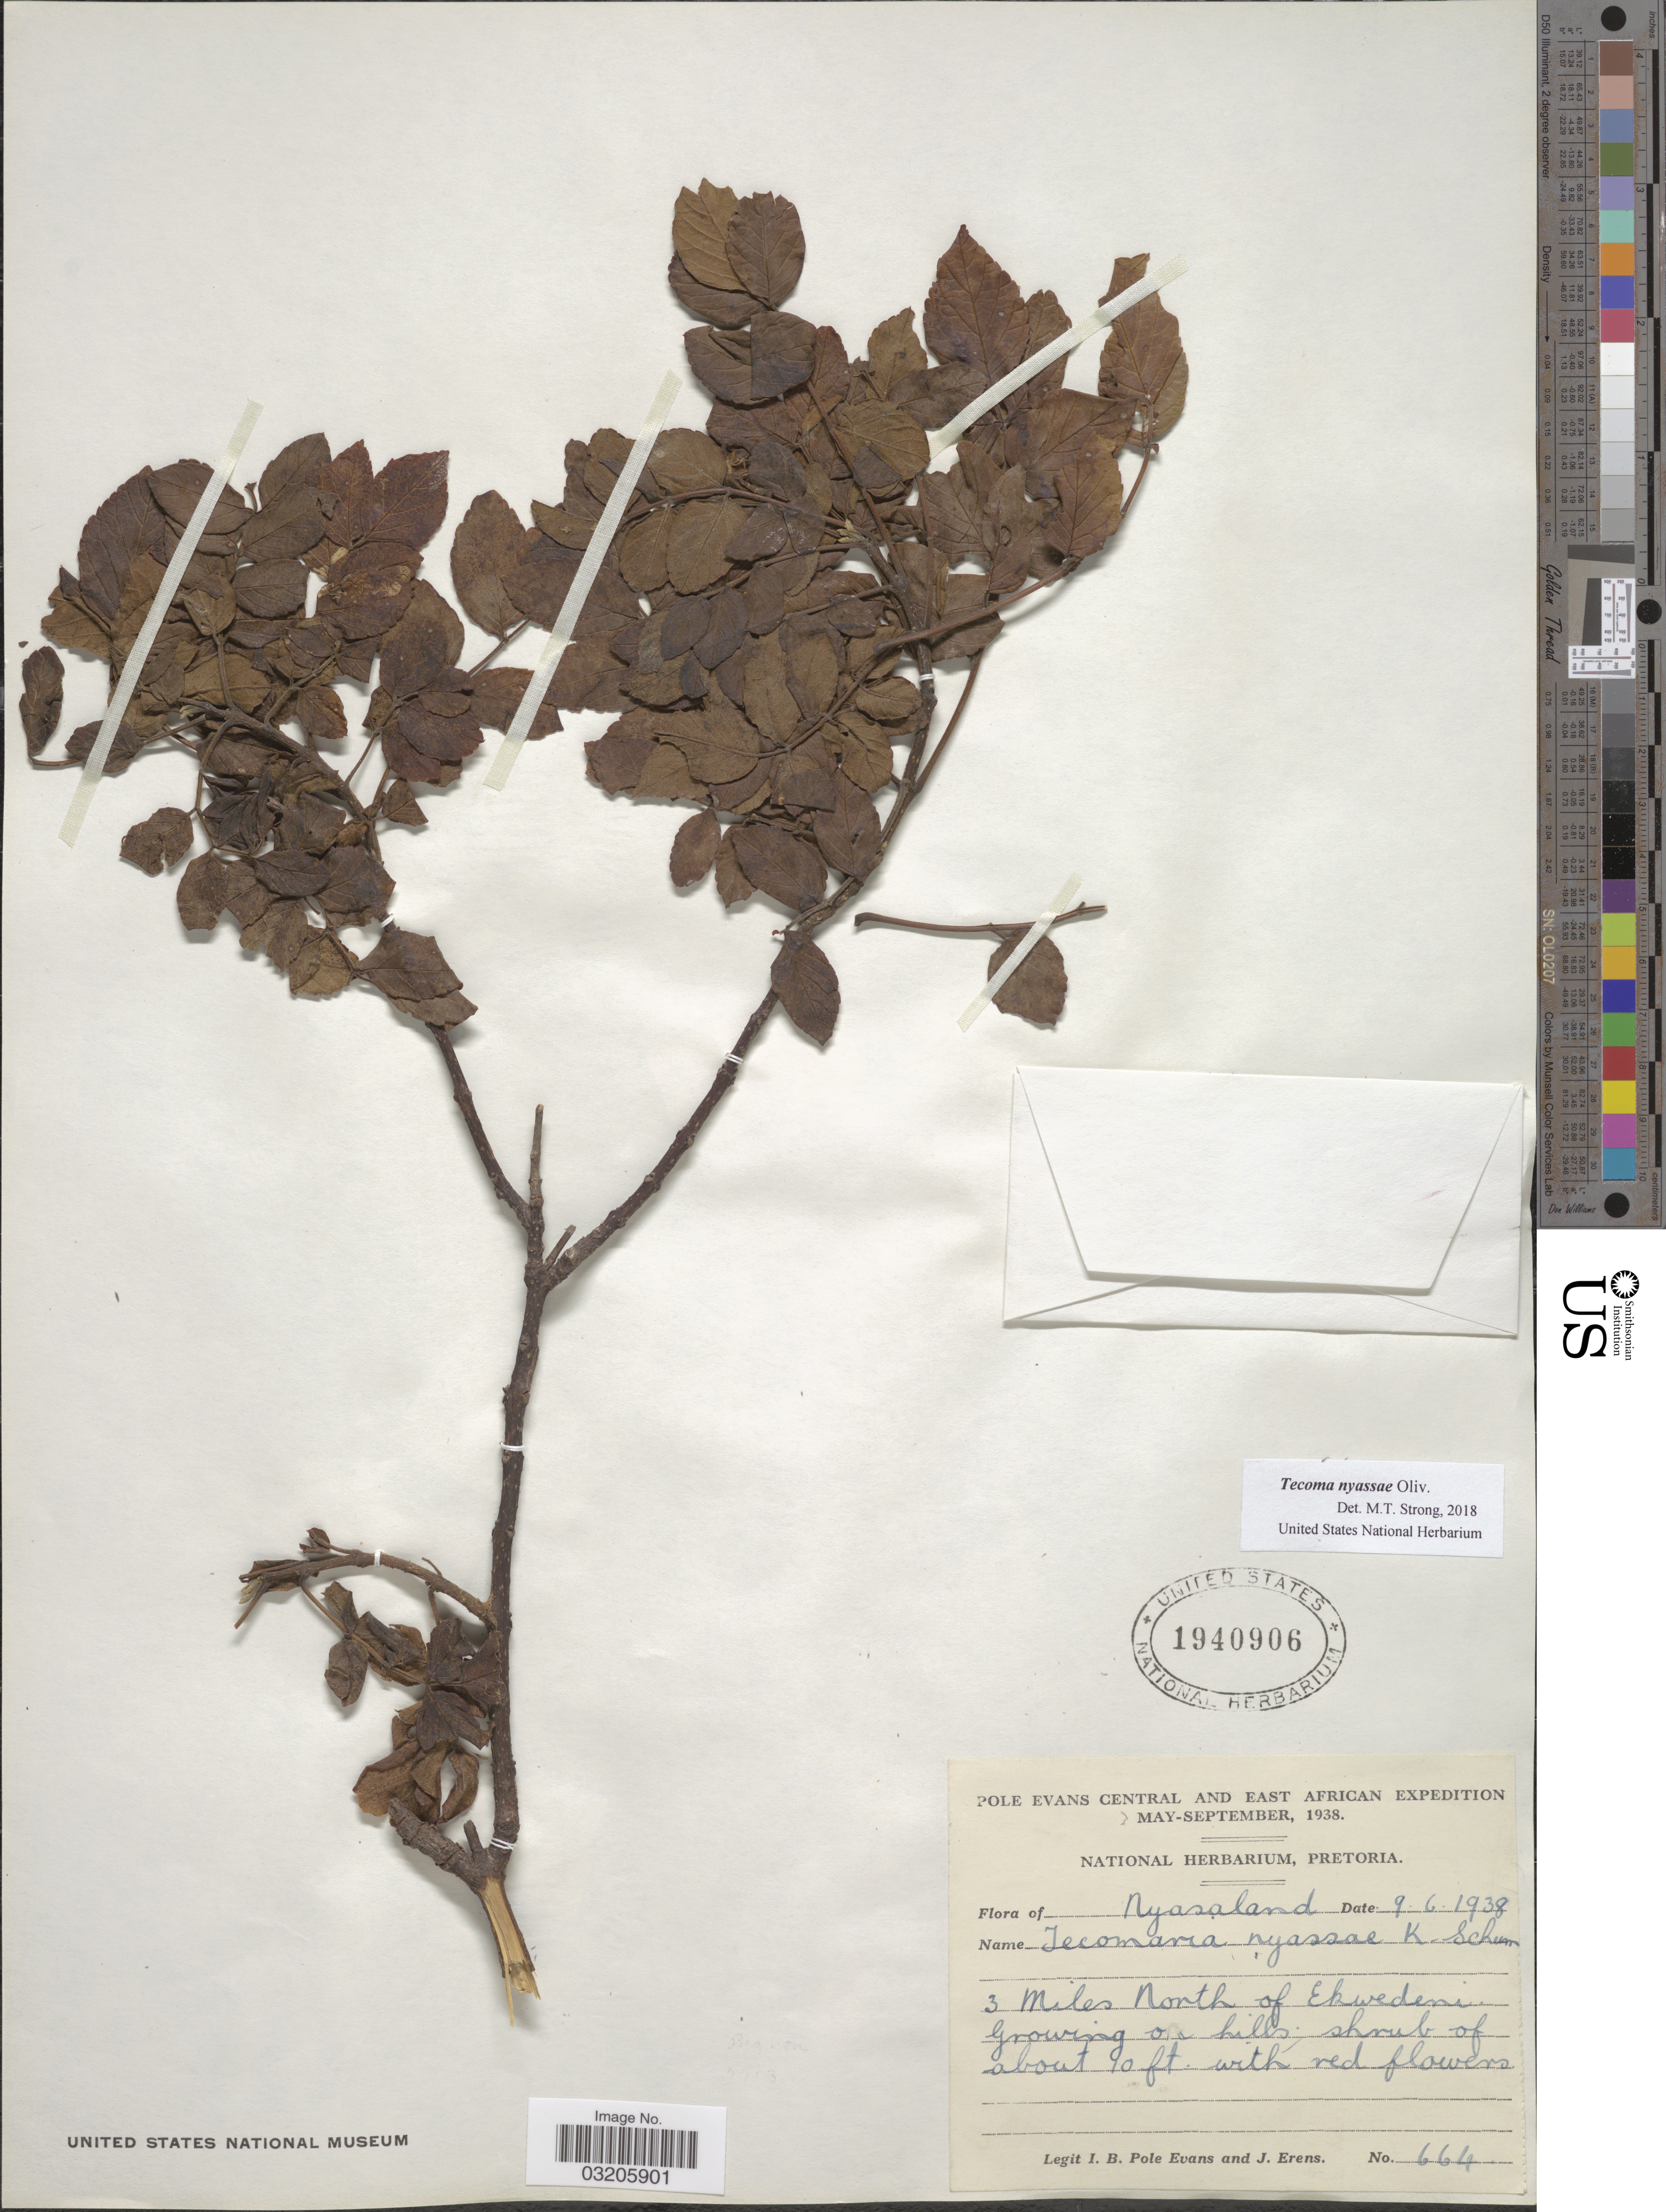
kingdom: Plantae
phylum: Tracheophyta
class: Magnoliopsida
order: Lamiales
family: Bignoniaceae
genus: Tecoma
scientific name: Tecoma nyassae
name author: Oliv.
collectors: I. B. Pole-Evans & J. Erens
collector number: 664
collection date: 1938-06-09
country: Malawi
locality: Central and East Africa. Nyasaland. 3 miles North of Ekwedeni.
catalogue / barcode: US 1940906